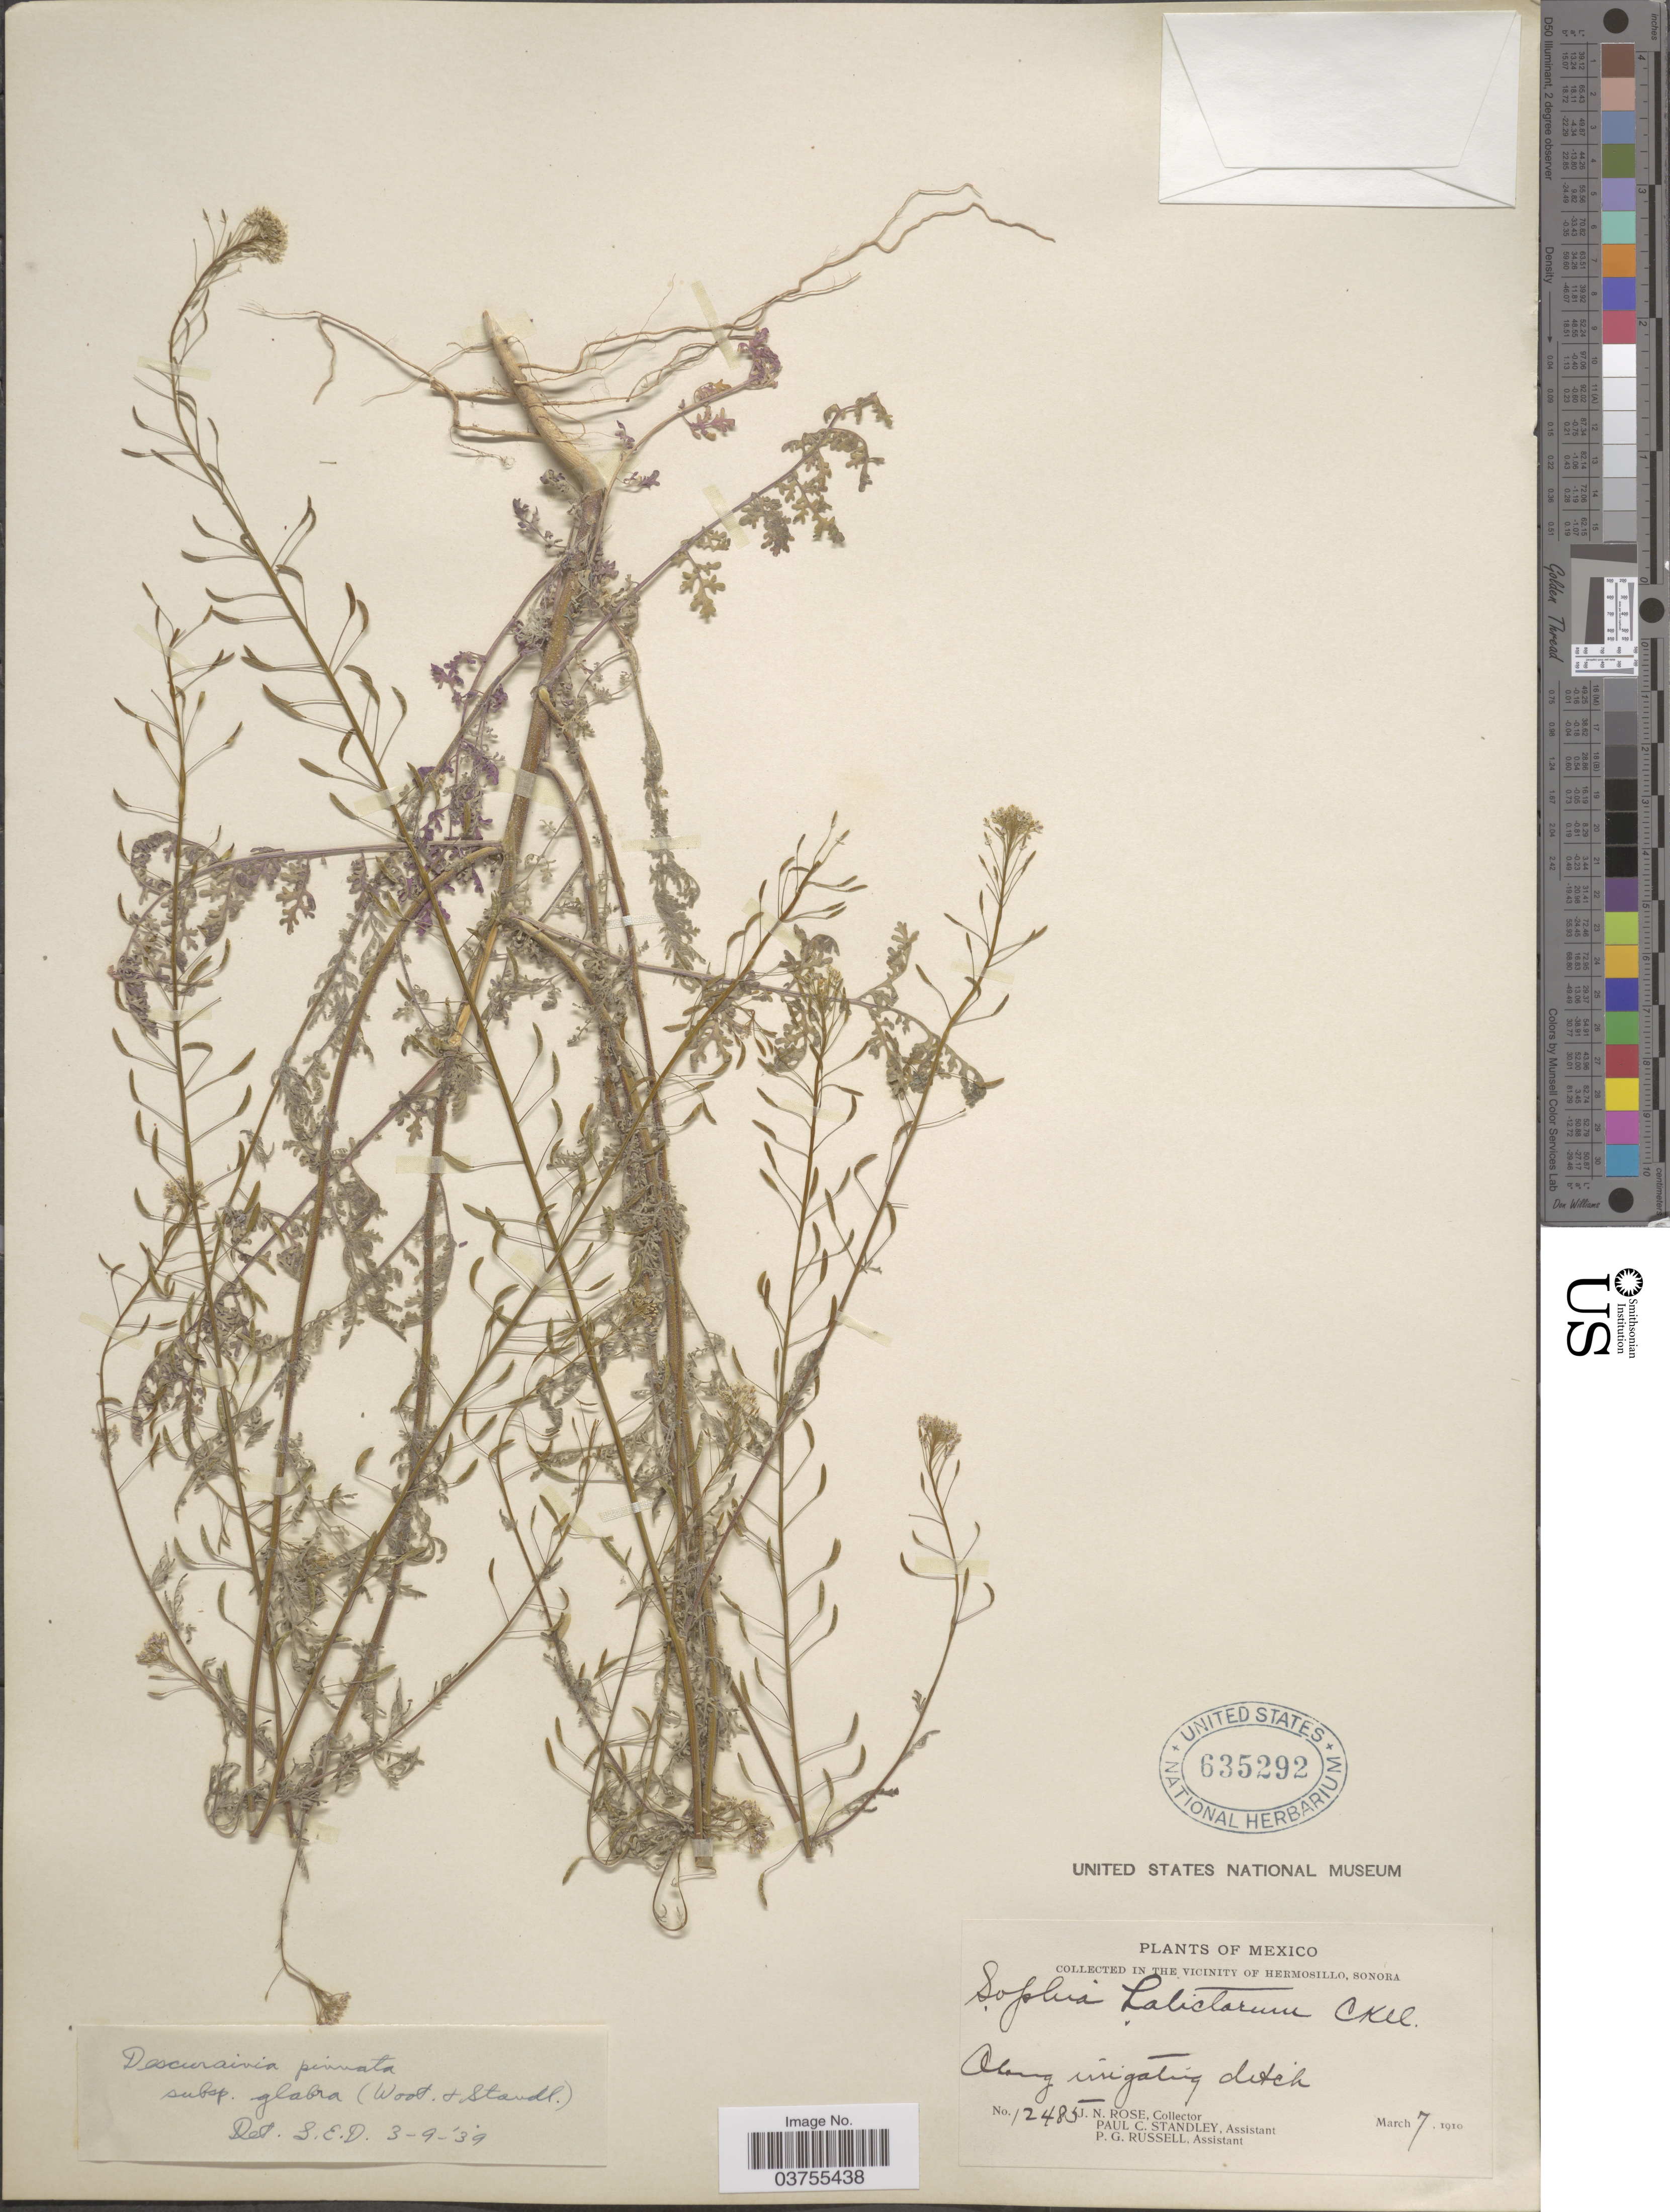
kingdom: Plantae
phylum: Tracheophyta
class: Magnoliopsida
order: Brassicales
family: Brassicaceae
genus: Descurainia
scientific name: Descurainia pinnata subsp. glabra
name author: (Wooton & Standl.) Detling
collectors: J. N. Rose, P. C. Standley & P. G. Russell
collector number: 12485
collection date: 1910-03-07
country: Mexico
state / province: Sonora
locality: The vicinity of Hermosillo. Along irrigating ditch.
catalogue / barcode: US 635292